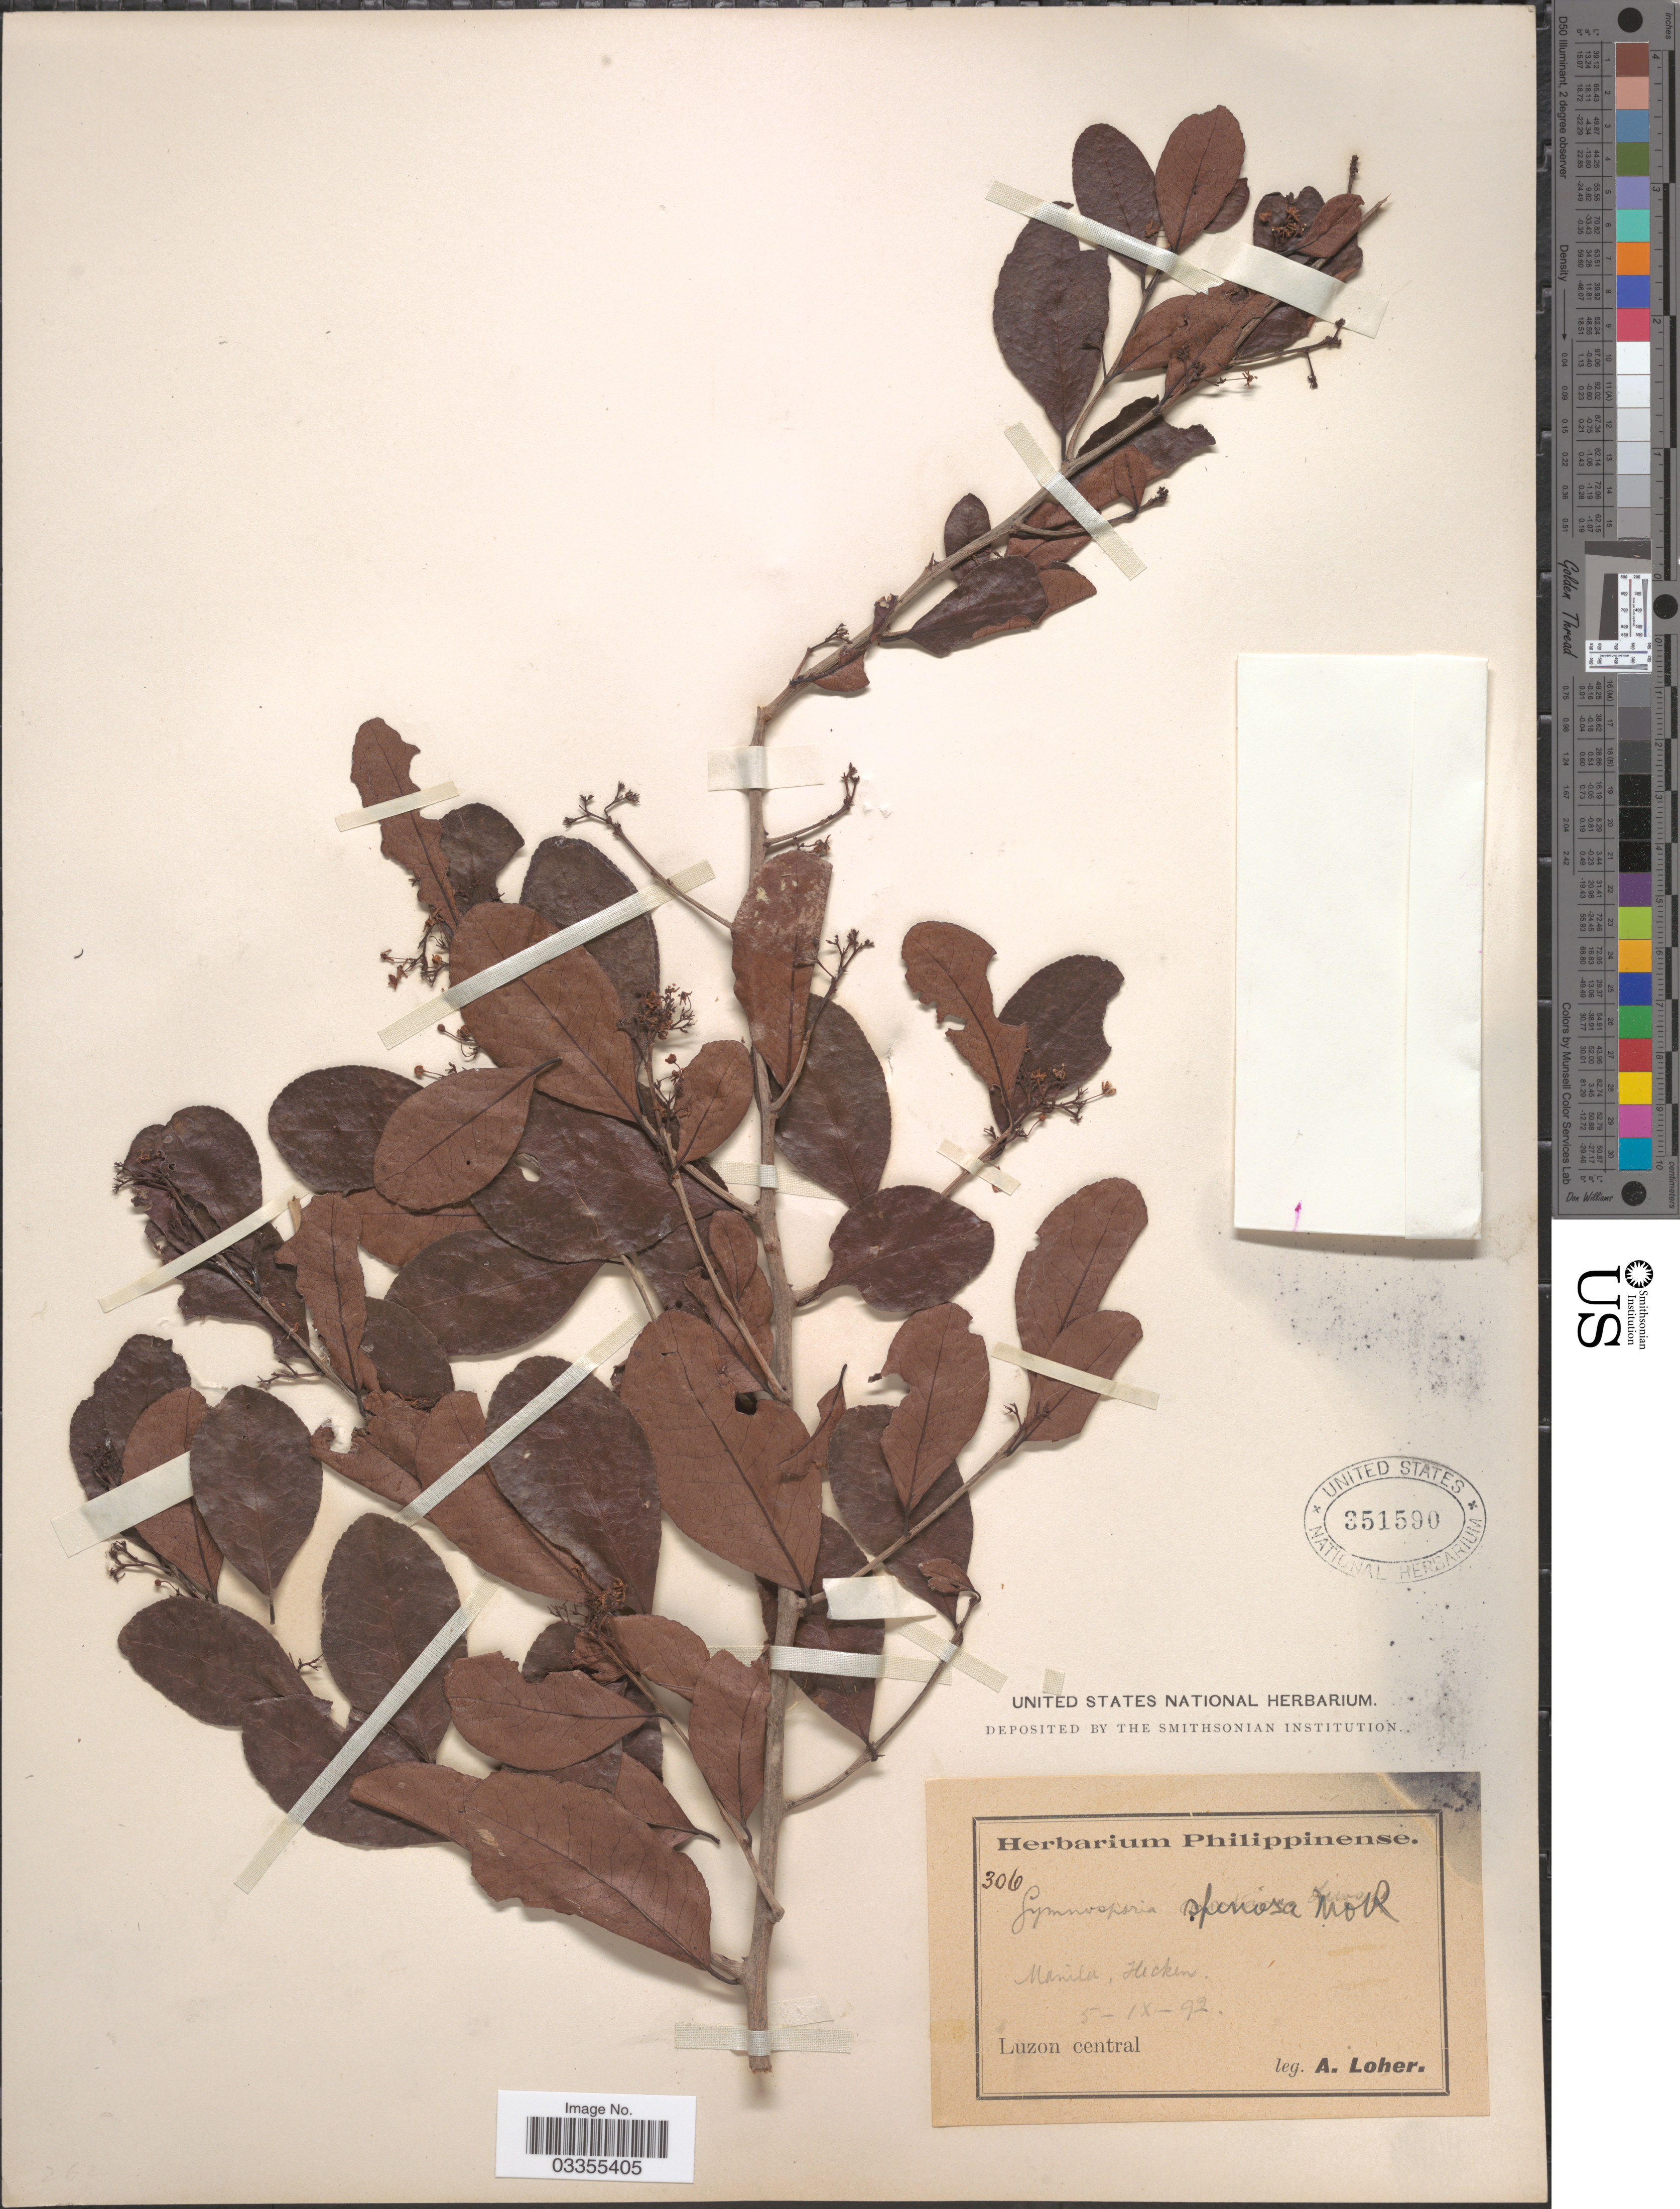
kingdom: Plantae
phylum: Tracheophyta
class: Magnoliopsida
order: Celastrales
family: Celastraceae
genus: Gymnosporia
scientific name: Gymnosporia spinosa var. spinosa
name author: (Blanco) Merr. & Rolfe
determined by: Strong, Mark T., (BOT), Smithsonian Institution - National Museum of Natural History (UNITED STATES)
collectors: A. Loher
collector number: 306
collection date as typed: Transcribed d/m/y: 5/9/92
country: Philippines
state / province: Central Luzon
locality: Manila, Hicken. Luzon central.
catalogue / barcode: US 351590